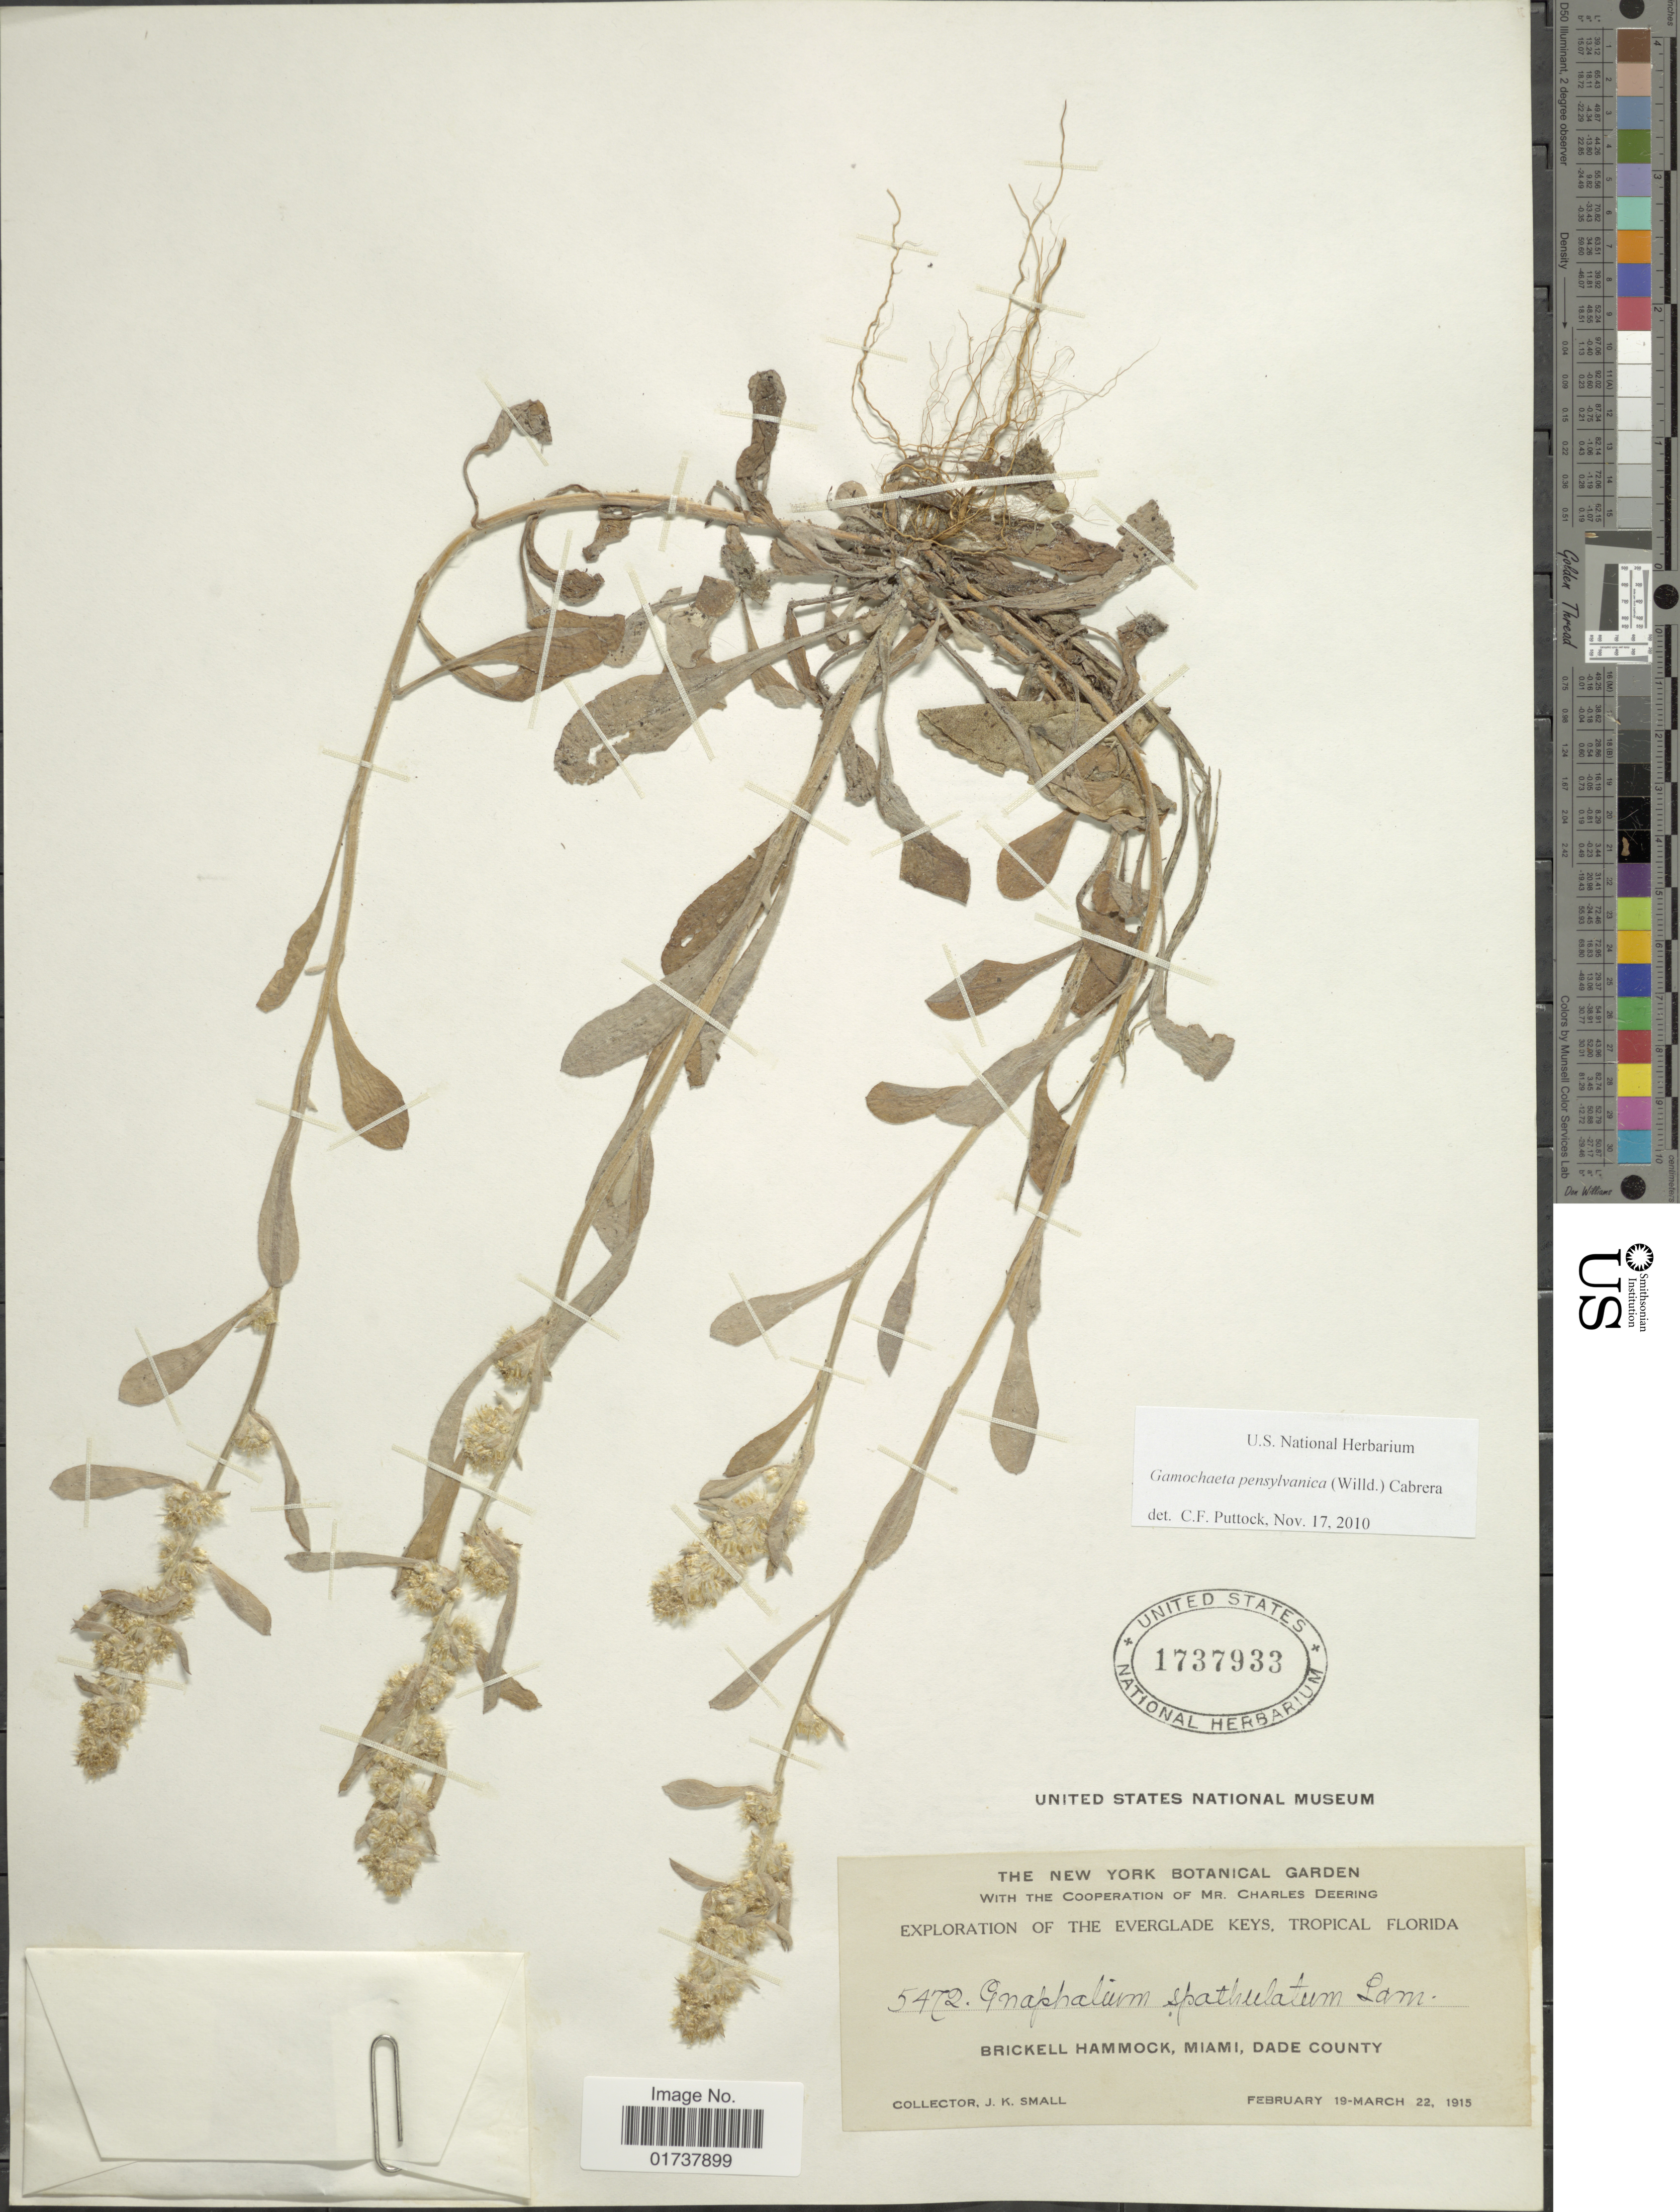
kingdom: Plantae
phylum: Tracheophyta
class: Magnoliopsida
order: Asterales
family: Asteraceae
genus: Gamochaeta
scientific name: Gamochaeta pensylvanica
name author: (Willd.) Cabrera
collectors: J. K. Small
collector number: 5472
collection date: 1915-02-19/1915-03-22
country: United States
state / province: Florida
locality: The Everglade Keys, Tropical Florida, Brickell Hammock, Miami, Dade County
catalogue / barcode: US 1737933